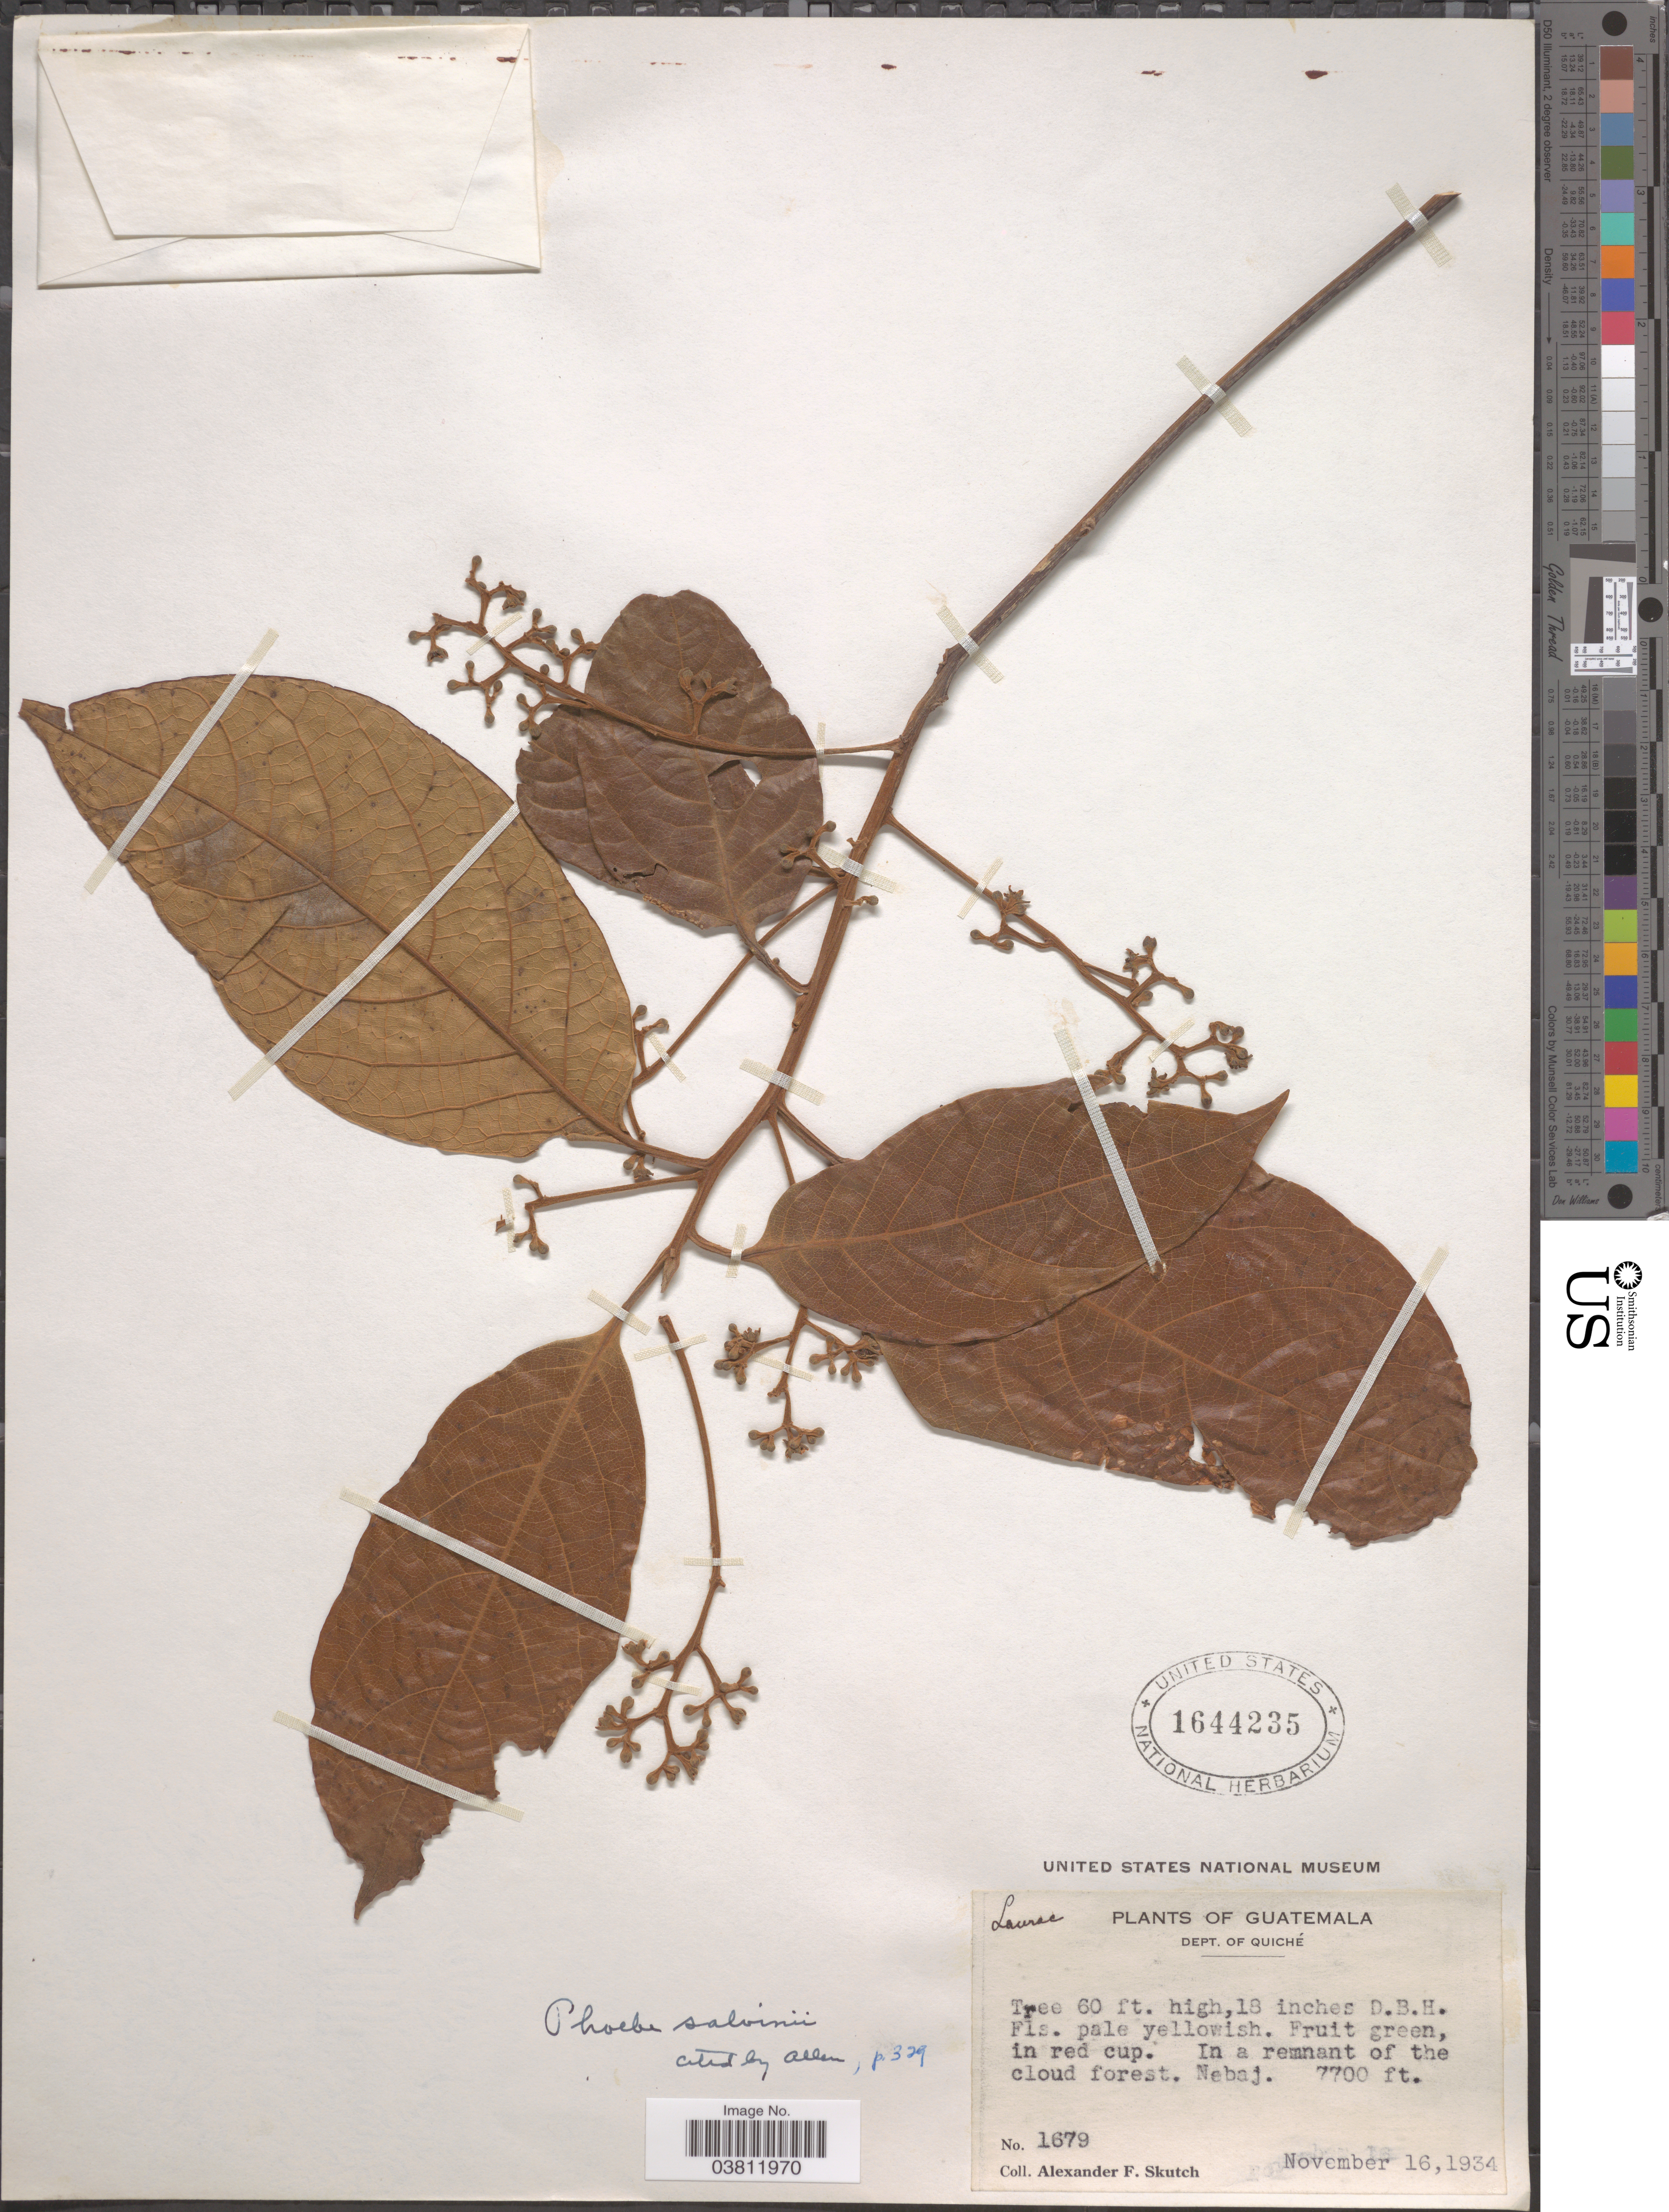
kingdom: Plantae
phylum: Tracheophyta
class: Magnoliopsida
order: Laurales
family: Lauraceae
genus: Phoebe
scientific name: Phoebe salvinii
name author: (Mez) Lundell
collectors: A. F. Skutch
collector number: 1679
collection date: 1934-11-16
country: Guatemala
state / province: El Quiche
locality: Dept. of Quiché. Nebaj.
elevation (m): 2347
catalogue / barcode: US 1644235